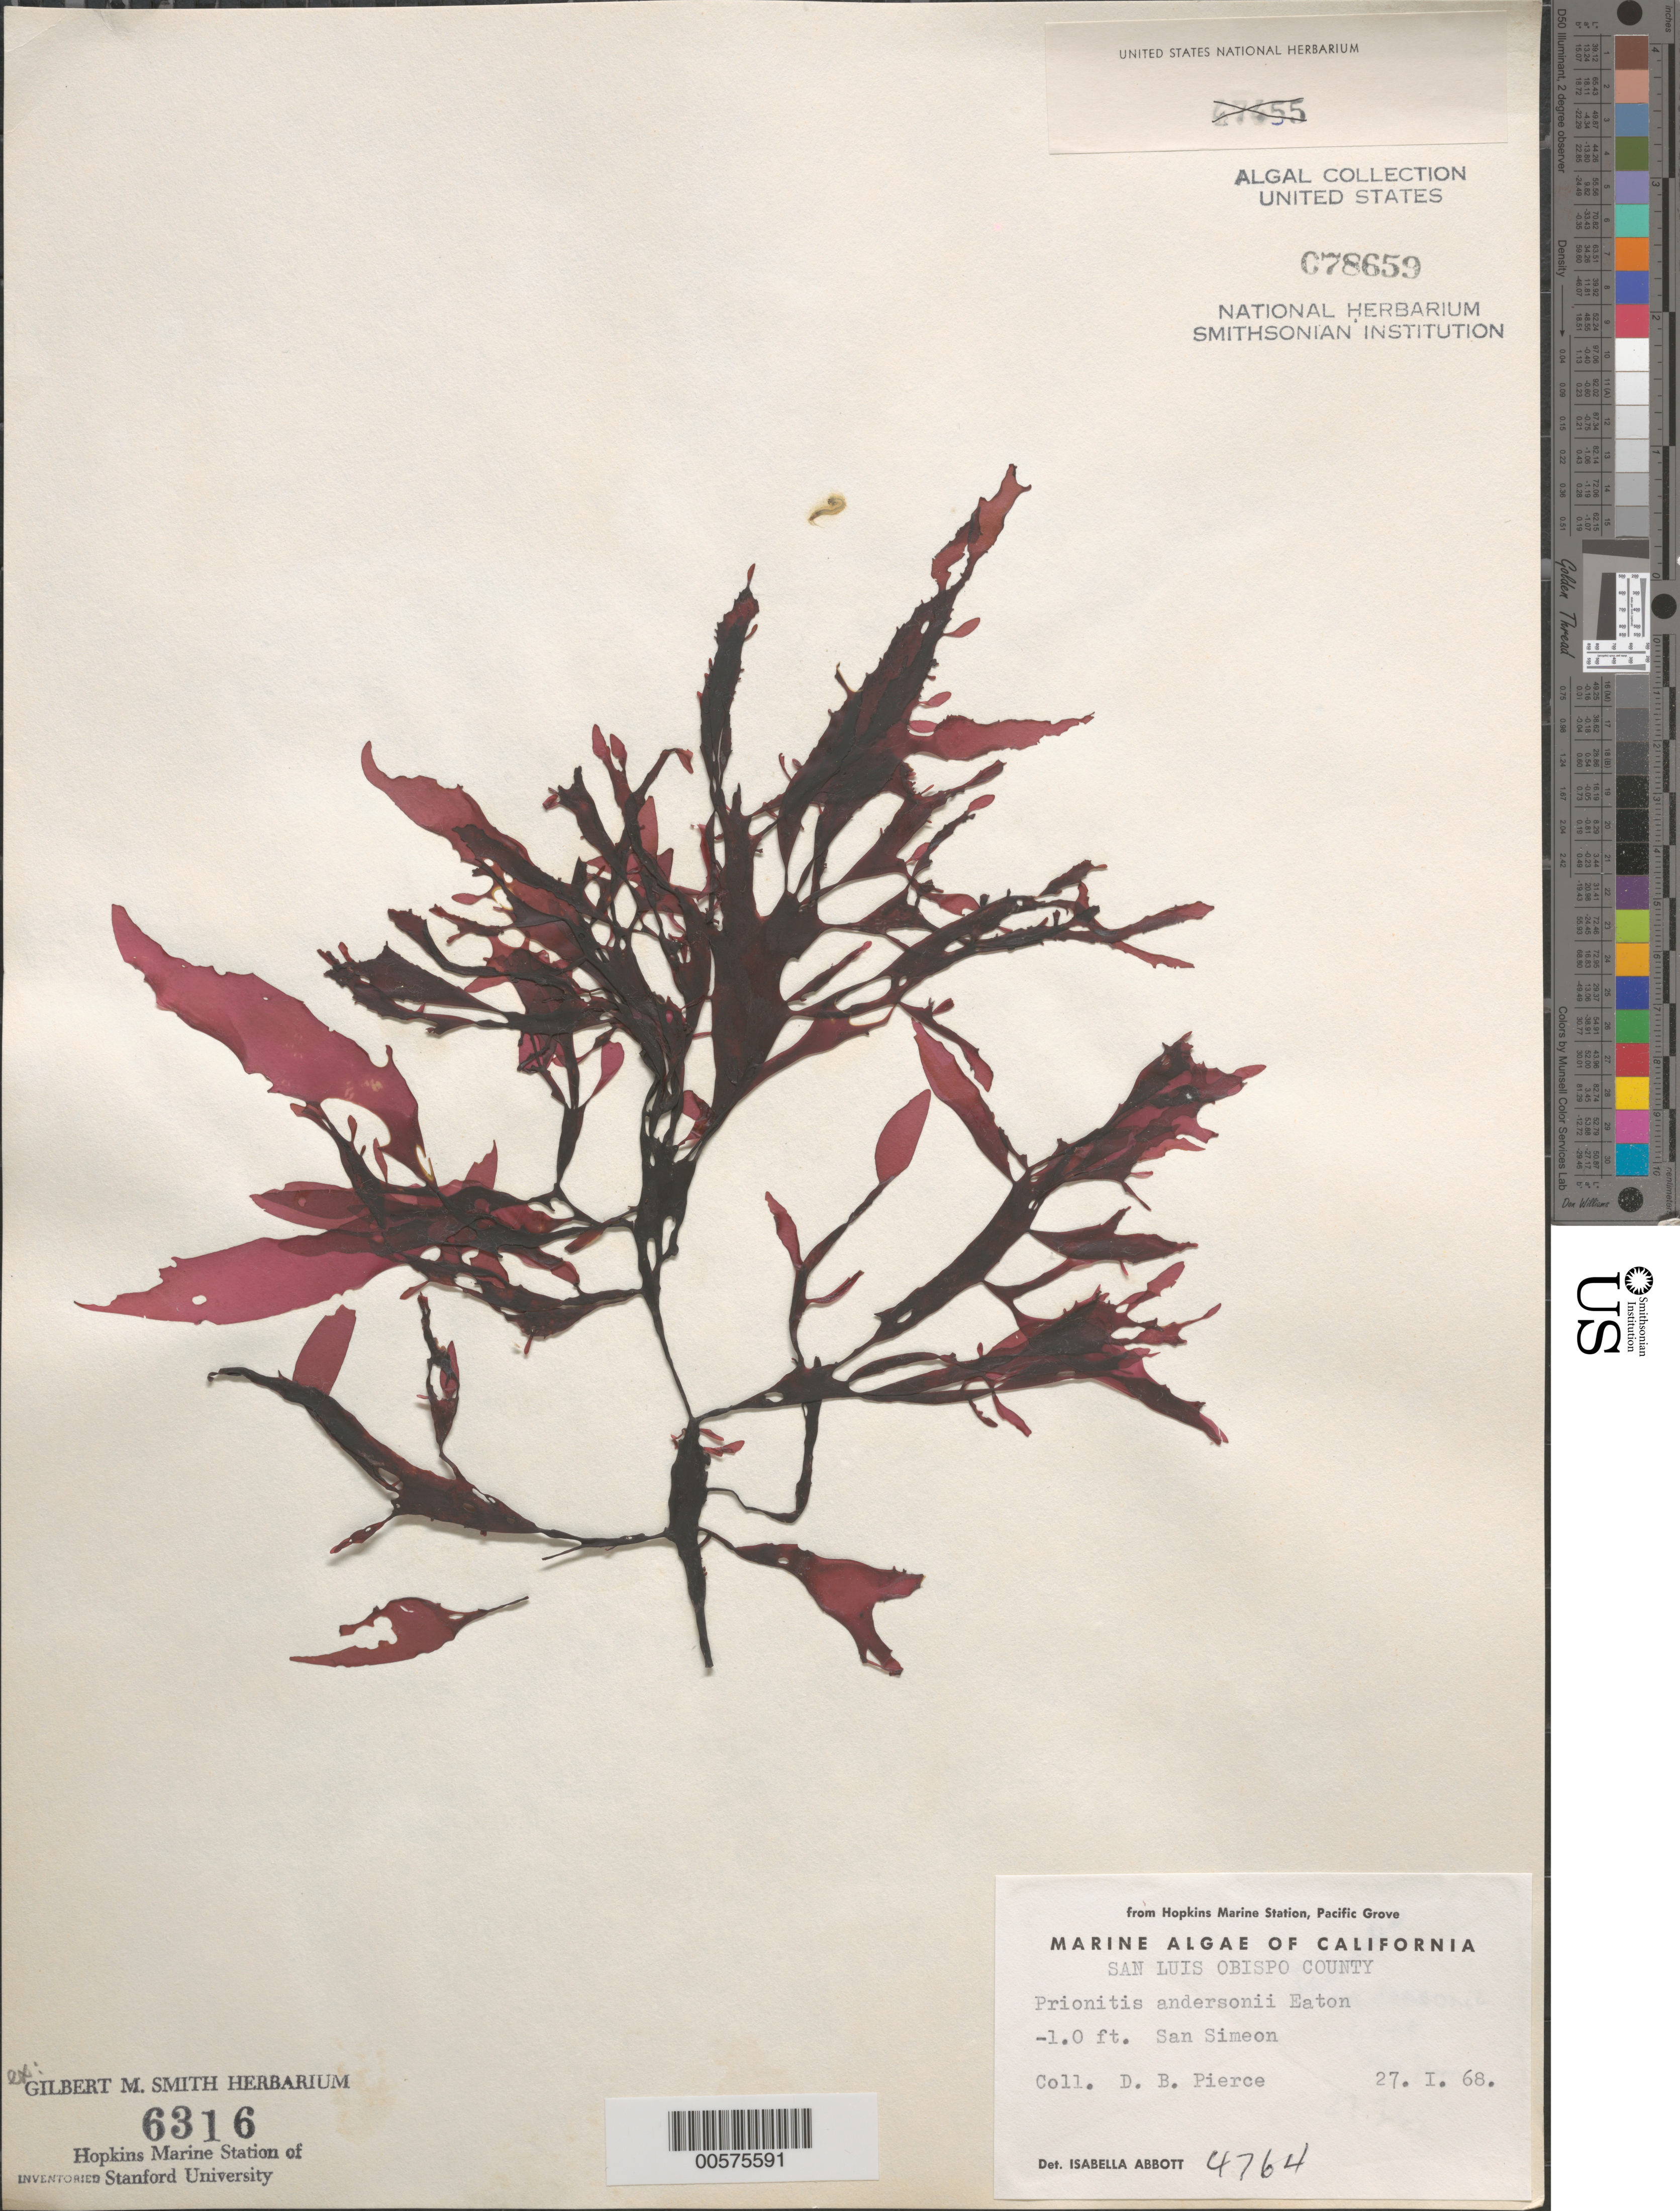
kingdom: Plantae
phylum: Rhodophyta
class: Florideophyceae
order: Cryptonemiales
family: Cryptonemiaceae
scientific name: Prionitis sternbergii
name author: (C. Agardh) J. Agardh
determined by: Algae name updating Project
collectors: D. Pierce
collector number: IAA 4764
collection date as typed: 27 Jan 1968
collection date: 1968-01-27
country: United States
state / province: California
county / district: San Luis Obispo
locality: San Simeon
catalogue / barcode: US 78659